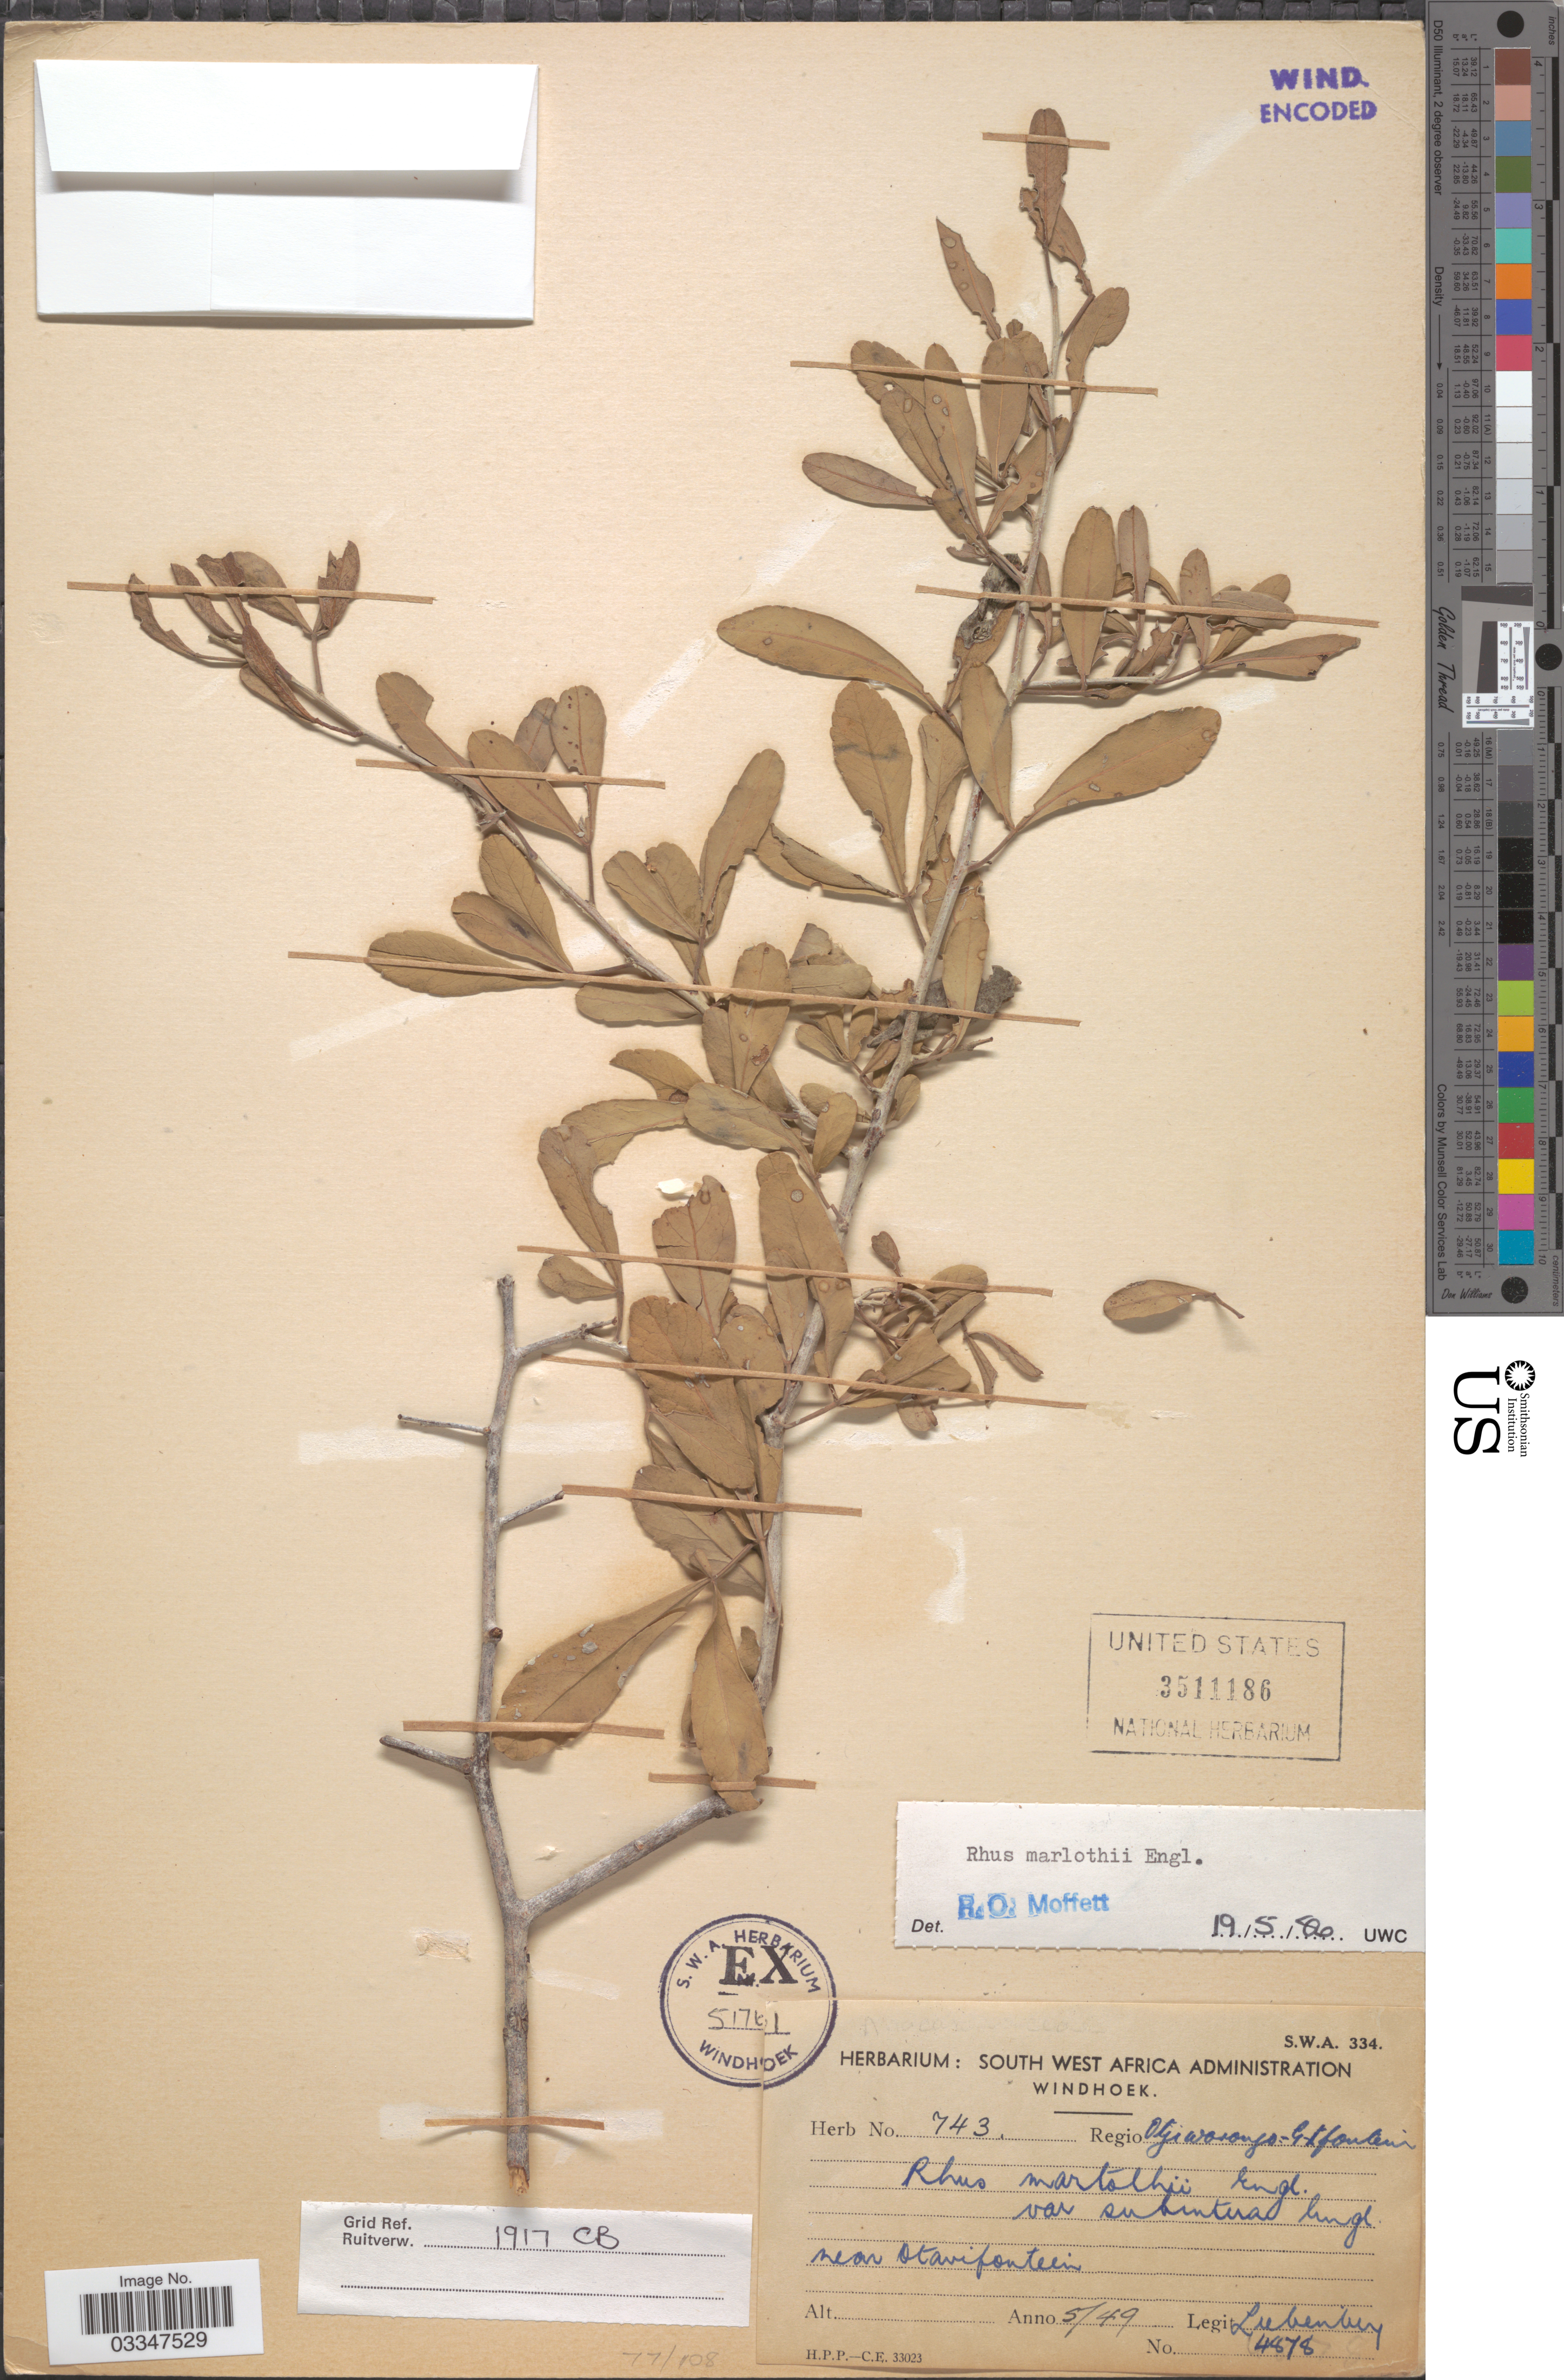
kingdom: Plantae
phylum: Tracheophyta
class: Magnoliopsida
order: Sapindales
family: Anacardiaceae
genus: Rhus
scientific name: Rhus marlothii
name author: Engl.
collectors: -. Liebenberg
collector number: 743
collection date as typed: Transcribed d/m/y: /5/49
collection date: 1949-05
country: Namibia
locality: Regio Ogiawango-Fontein near Otavifontein.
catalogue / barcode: US 3511186